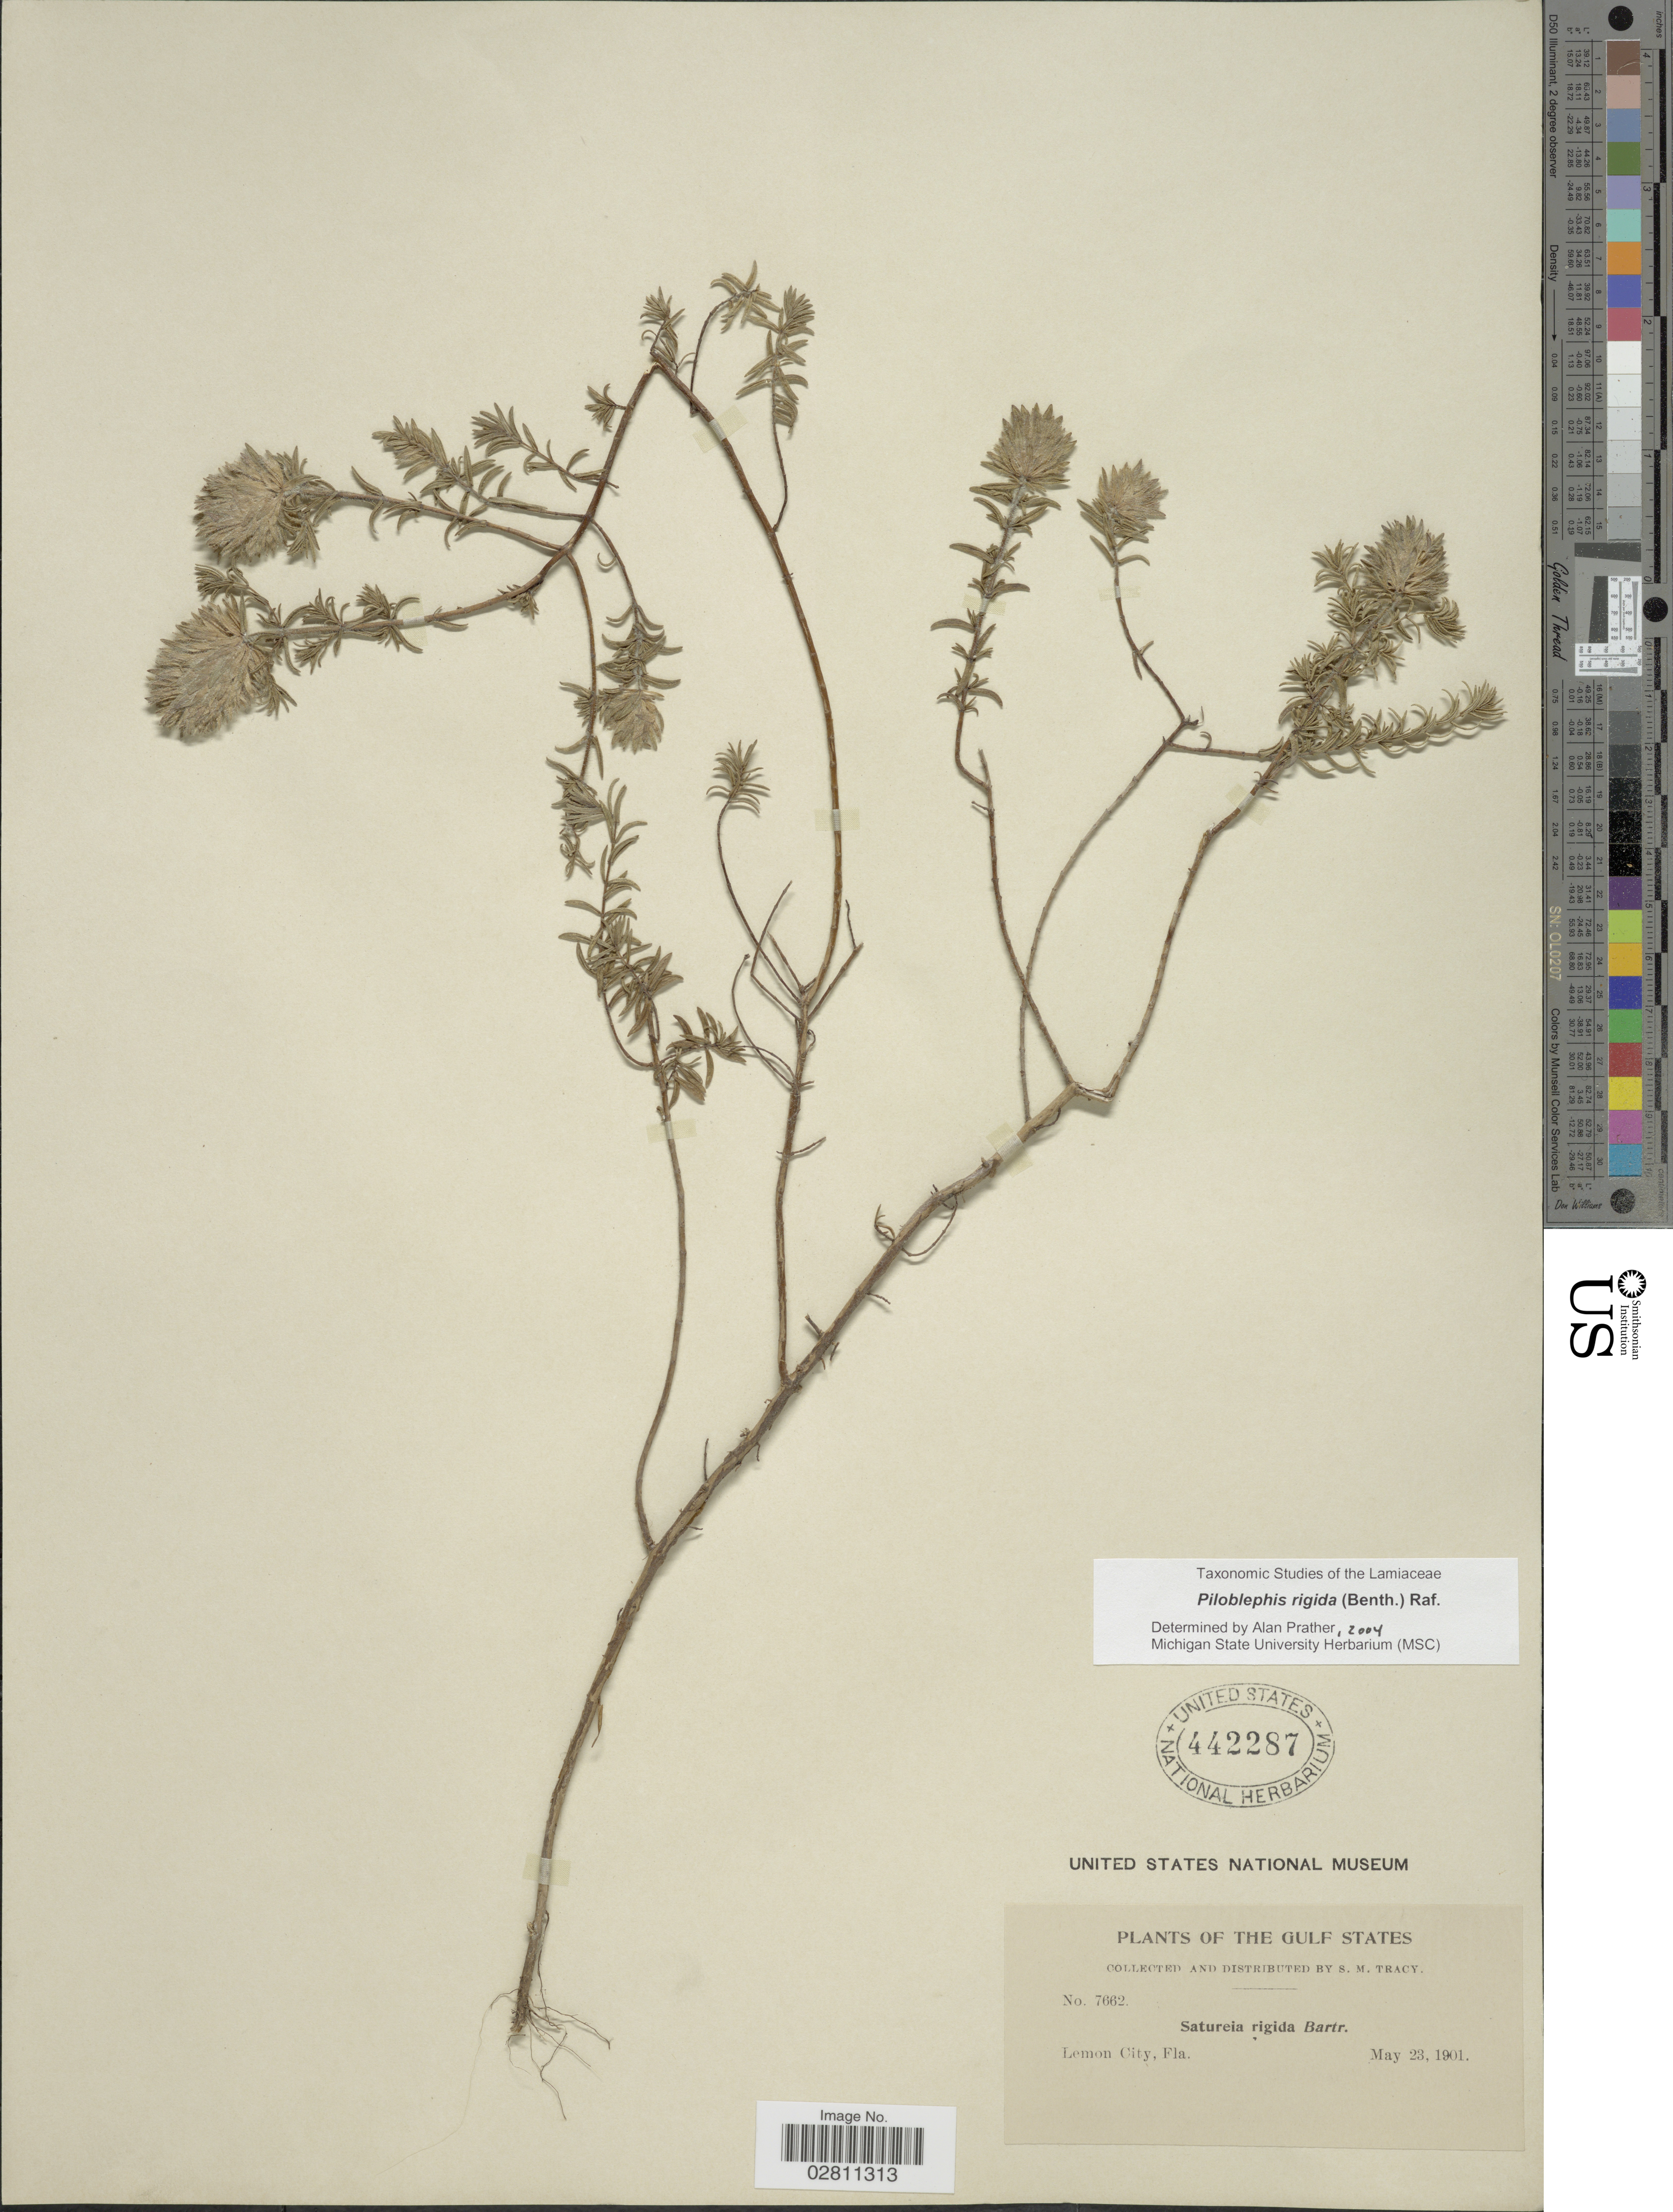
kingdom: Plantae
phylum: Tracheophyta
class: Magnoliopsida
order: Lamiales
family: Lamiaceae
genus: Piloblephis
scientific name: Piloblephis rigida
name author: (Bartram ex Benth.) Raf.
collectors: S. M. Tracy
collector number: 7662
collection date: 1901-05-23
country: United States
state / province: Florida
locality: The Gulf States, Lemon City.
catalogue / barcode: US 442287